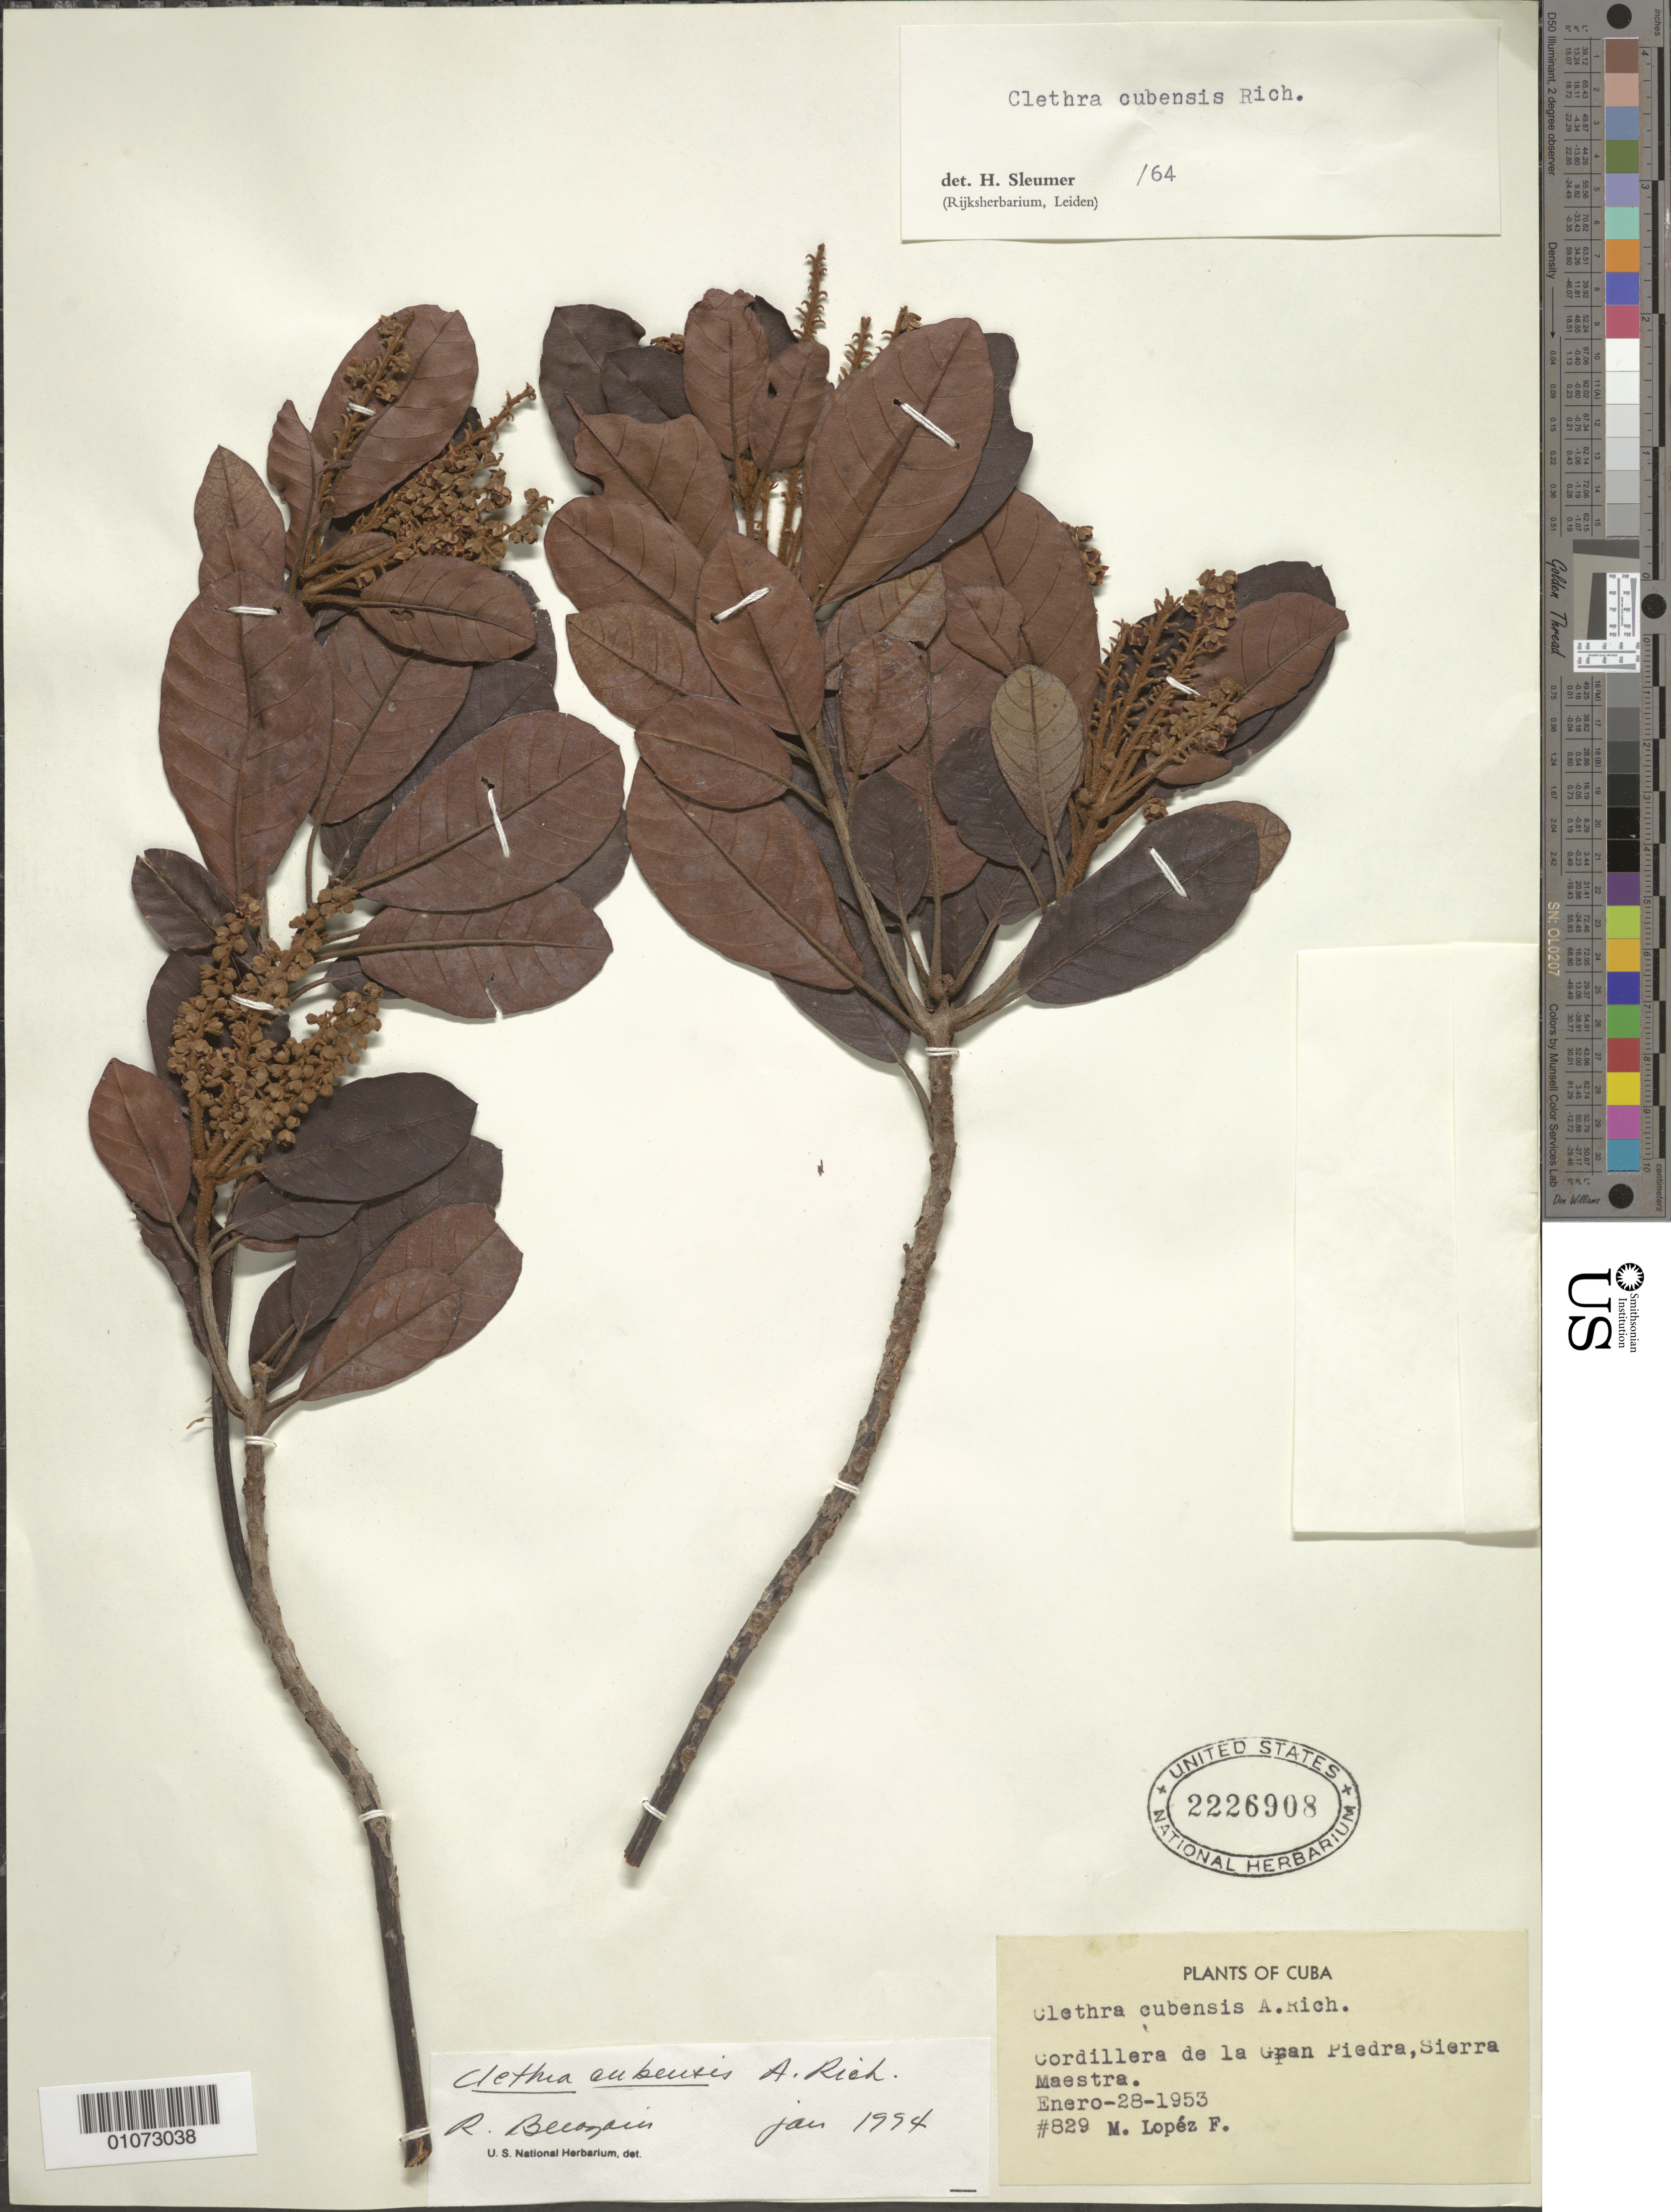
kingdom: Plantae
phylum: Tracheophyta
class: Magnoliopsida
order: Ericales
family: Clethraceae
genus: Clethra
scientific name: Clethra cubensis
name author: A. Rich.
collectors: M. López Figueiras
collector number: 829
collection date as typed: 28 Jan 1953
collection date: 1953-01-28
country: Cuba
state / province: Oriente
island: Cuba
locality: Cordillera de la Gran Piedra, Sierra Maestra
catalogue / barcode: US 2226908